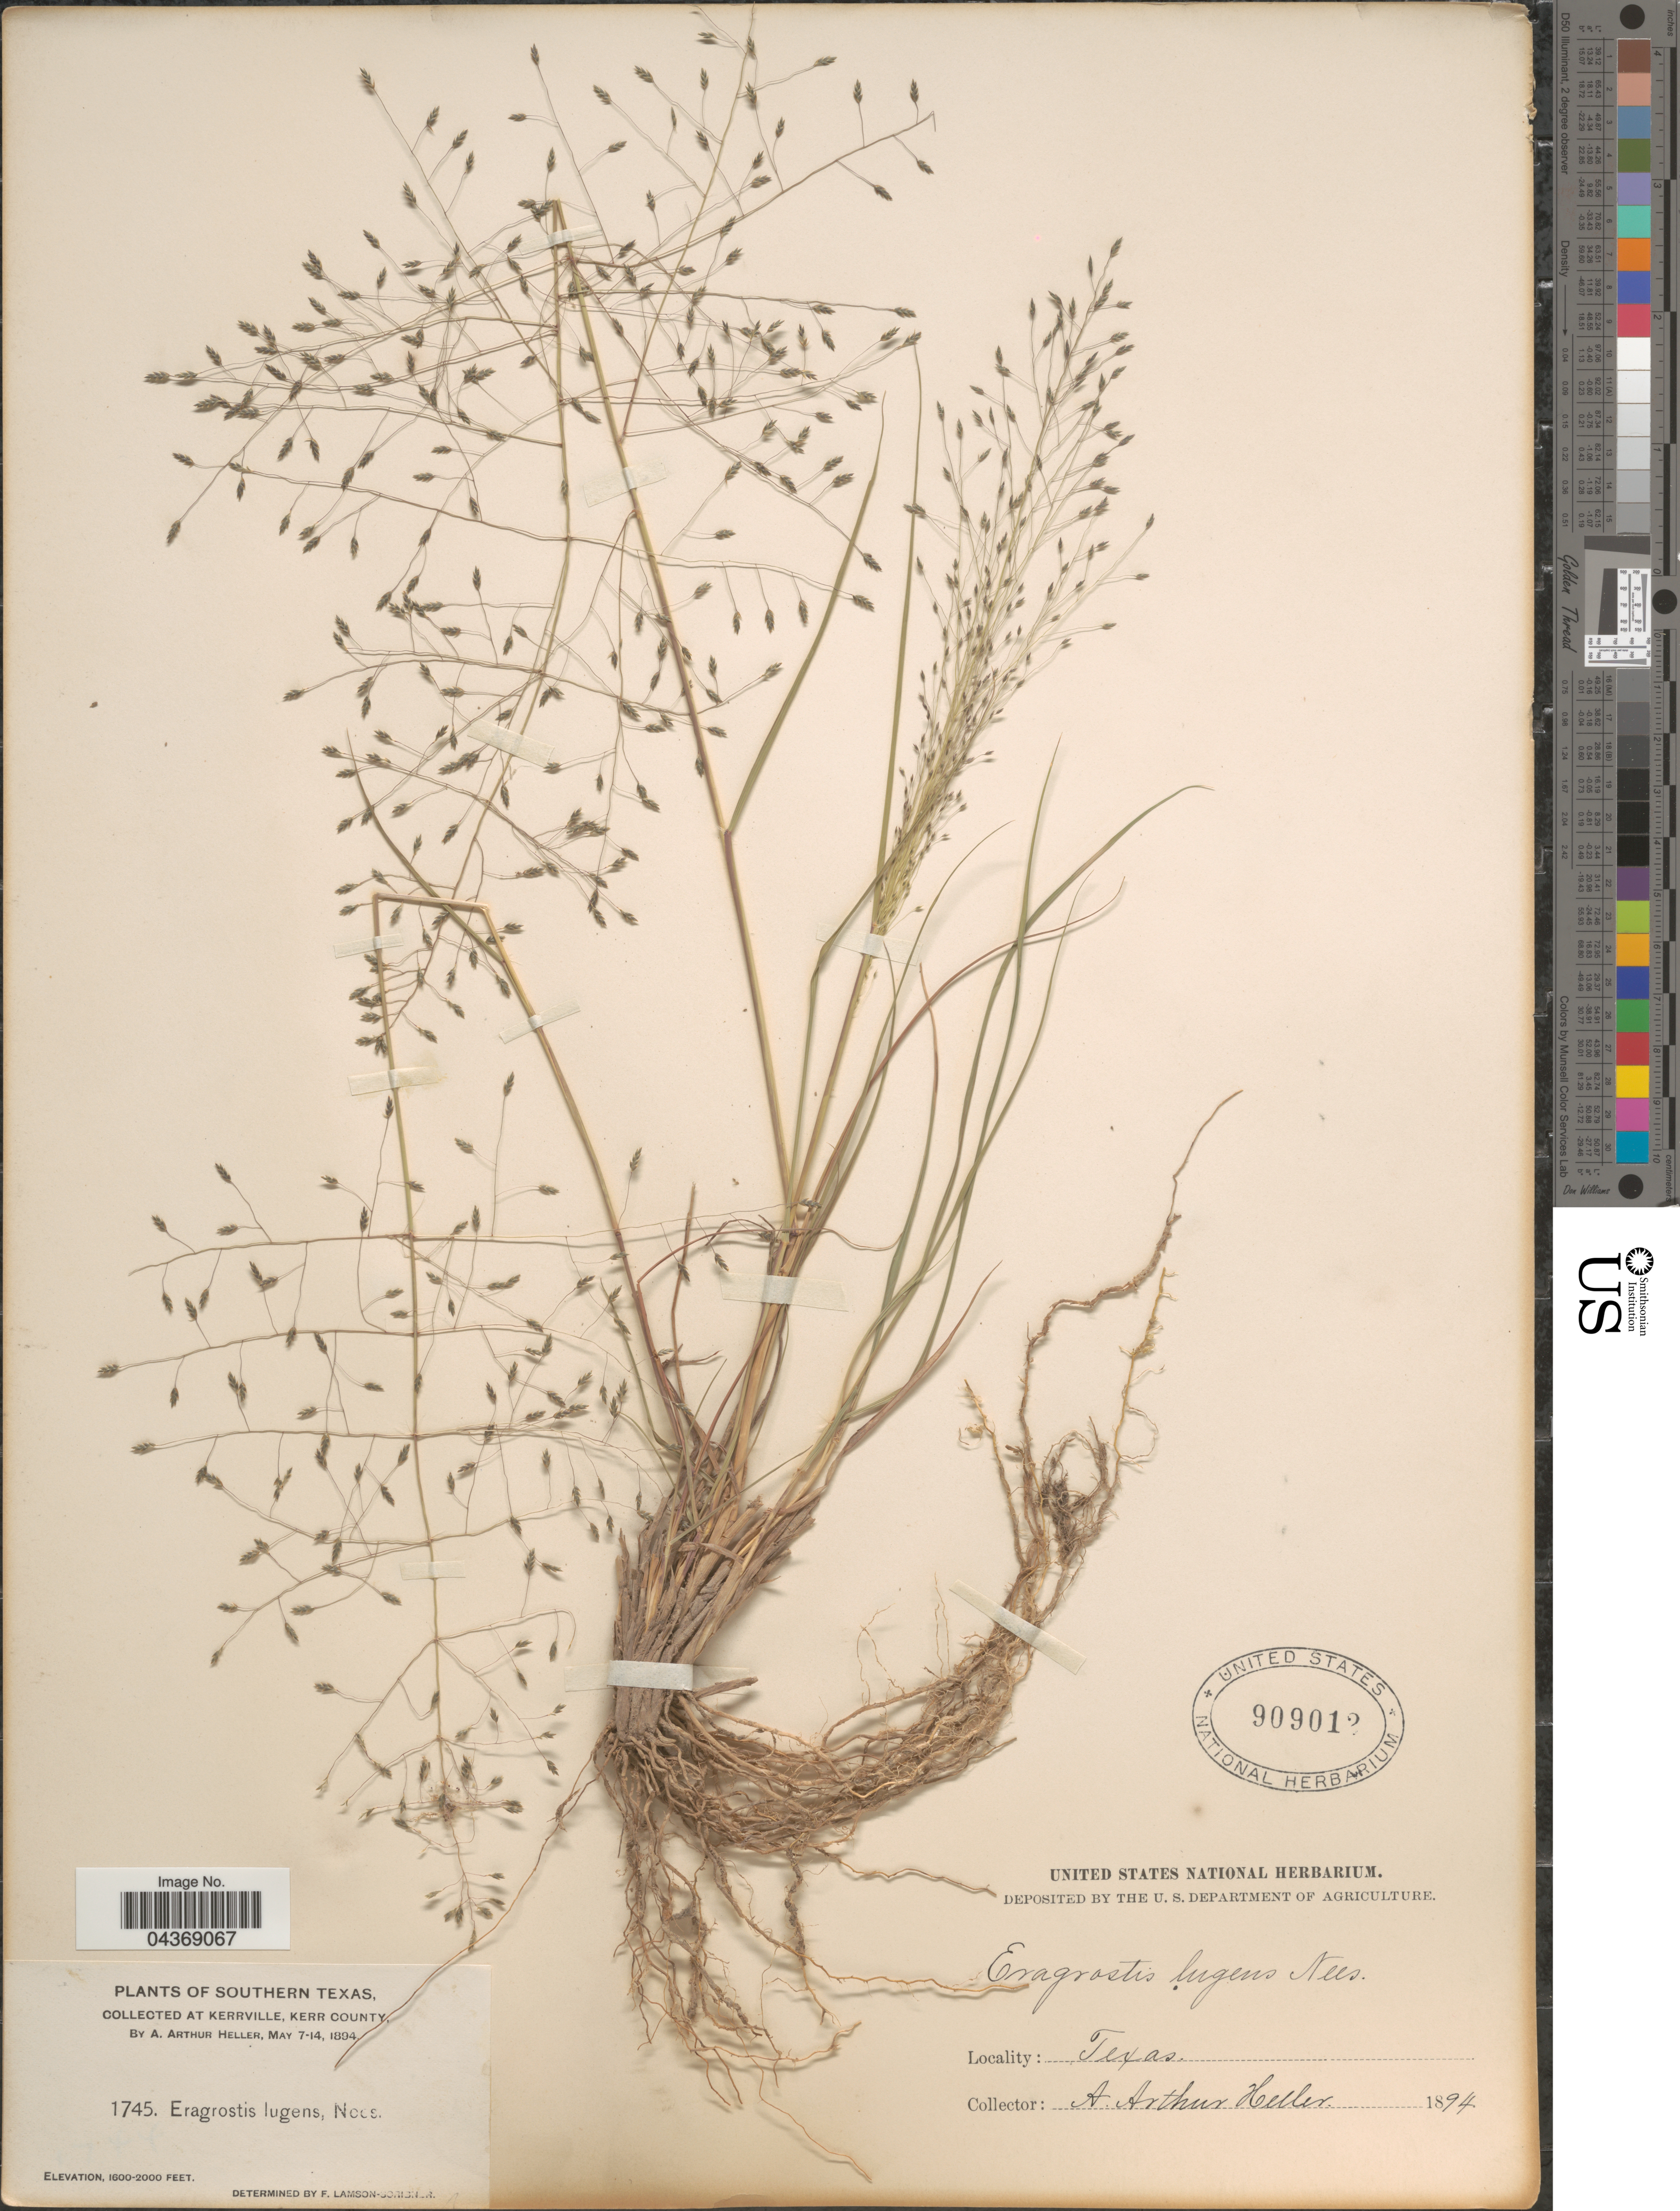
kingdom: Plantae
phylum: Tracheophyta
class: Liliopsida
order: Poales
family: Poaceae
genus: Eragrostis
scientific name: Eragrostis intermedia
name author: Hitchc.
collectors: A. A. Heller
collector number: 1745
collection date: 1894-05-07/1894-05-14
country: United States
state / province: Texas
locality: Southern Texas. At Kerrville, Kerr County.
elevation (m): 488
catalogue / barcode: US 909012